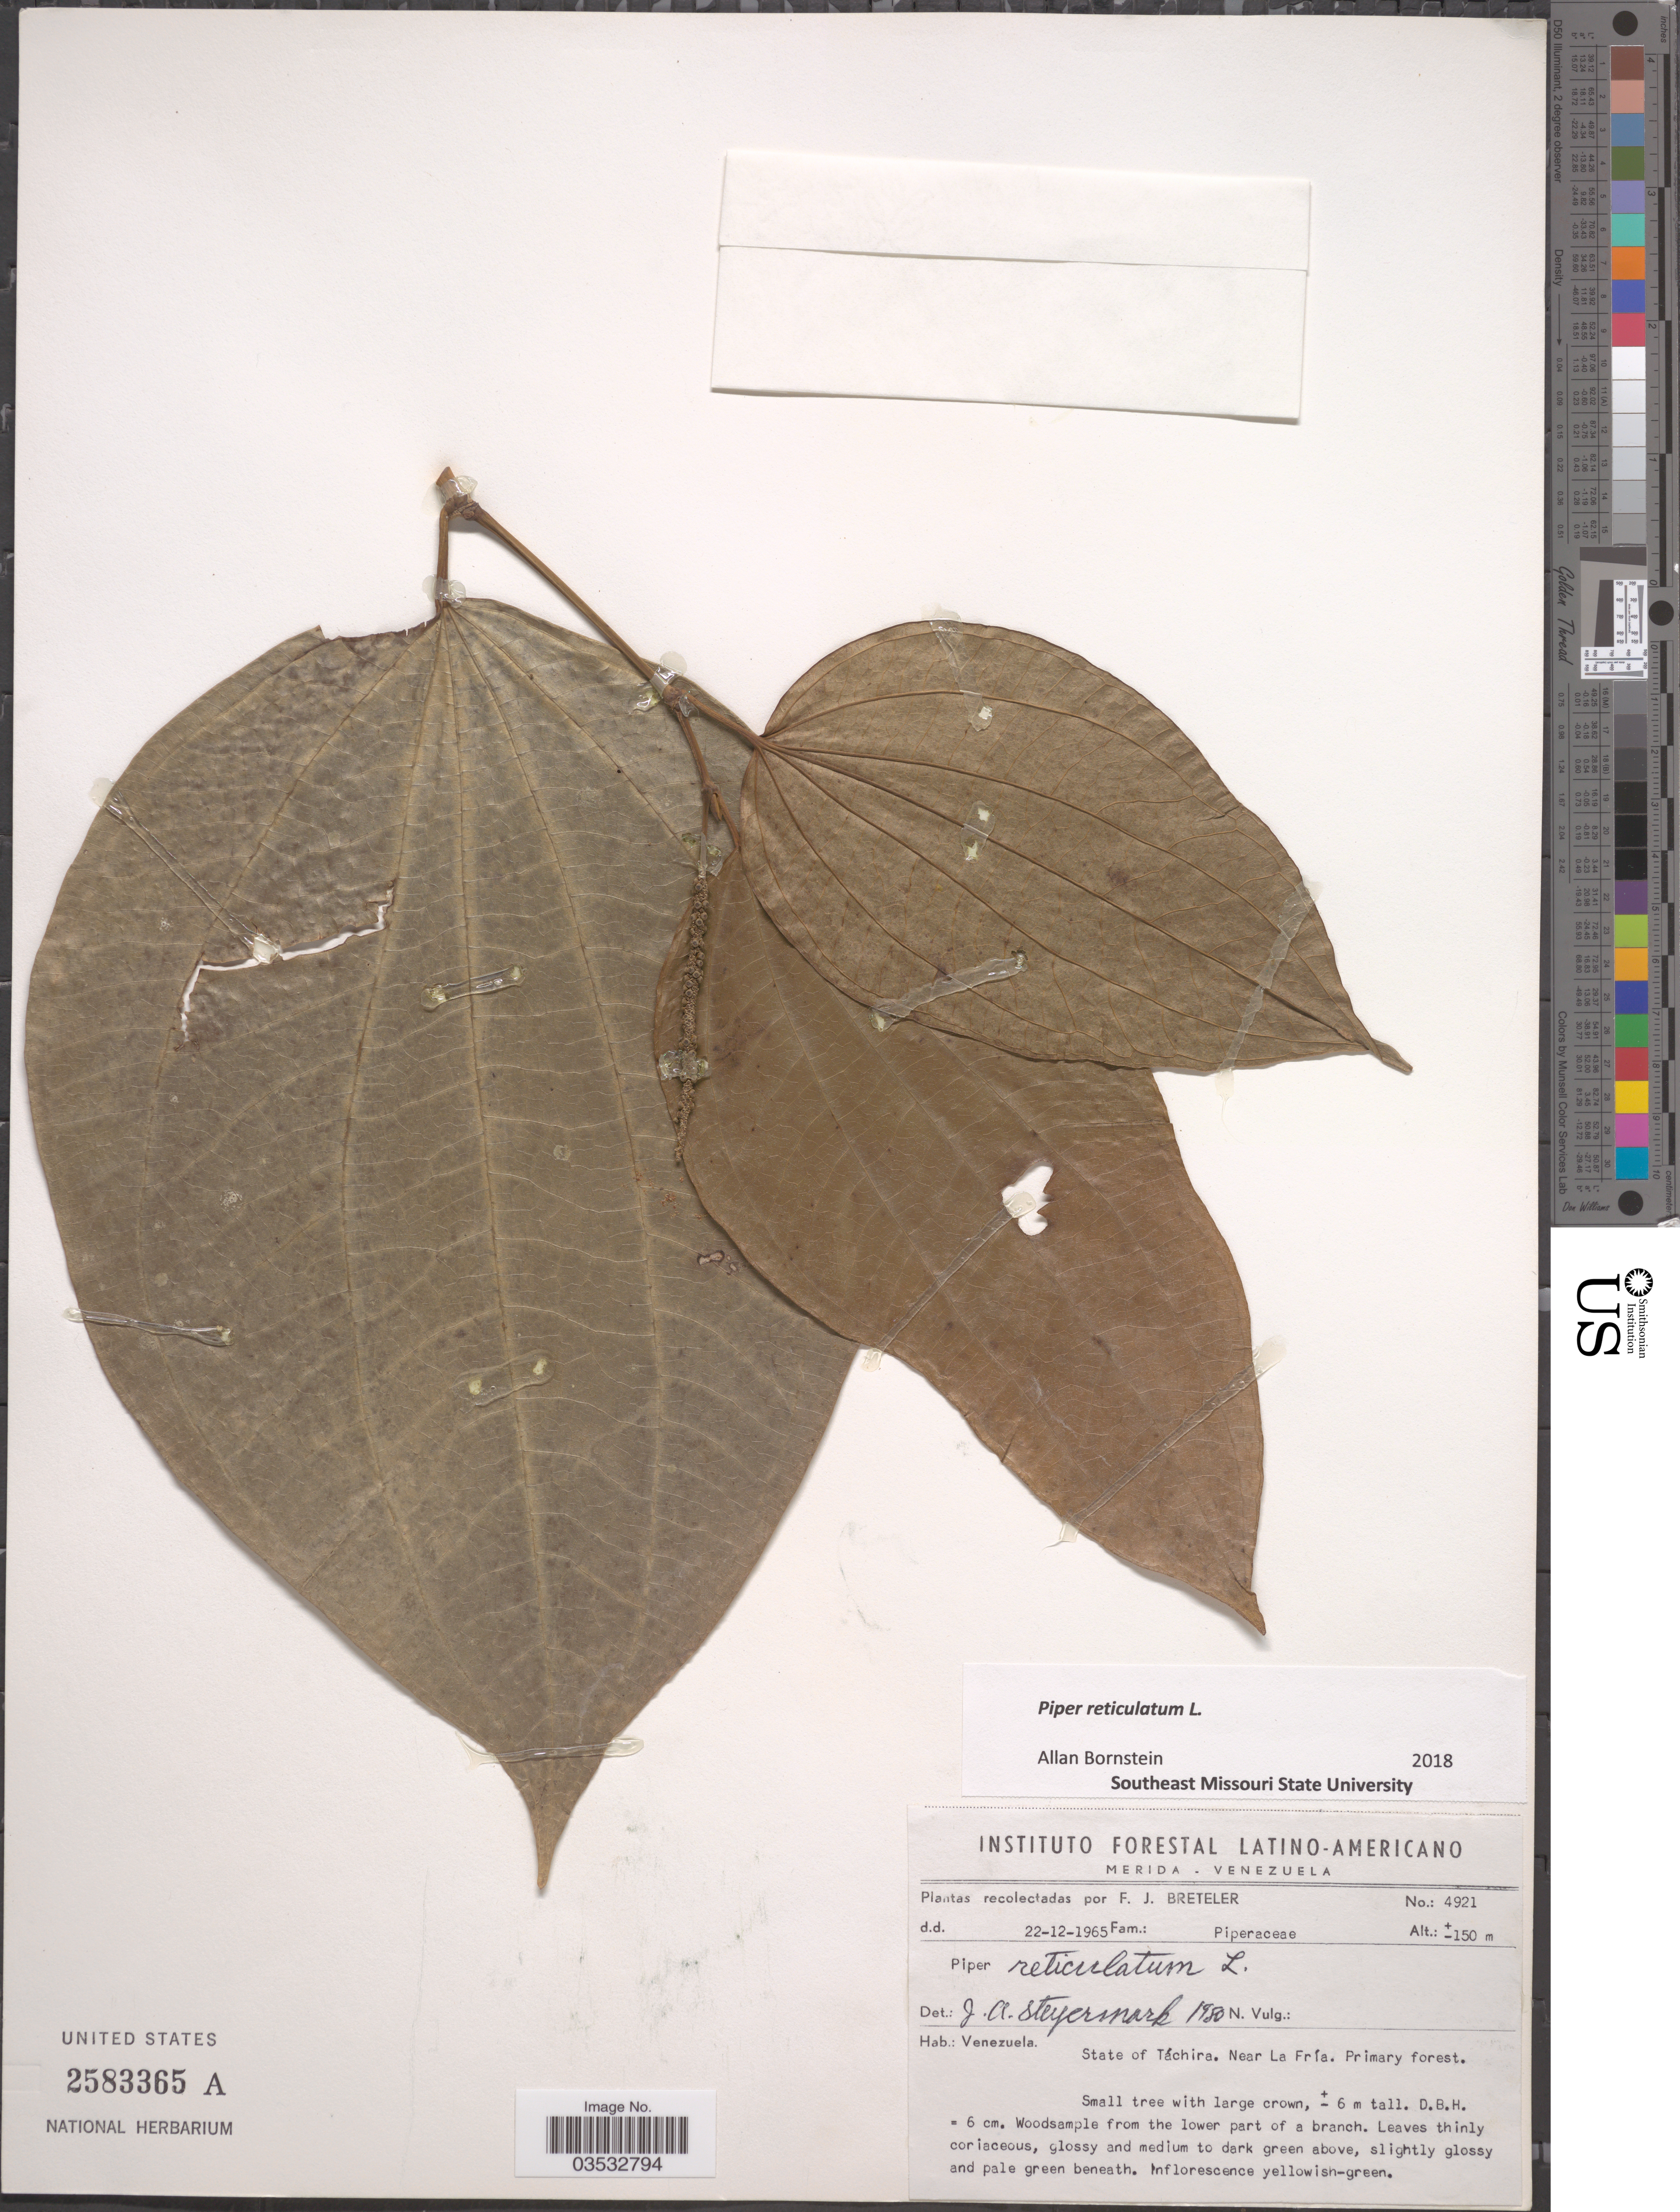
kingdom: Plantae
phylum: Tracheophyta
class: Magnoliopsida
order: Piperales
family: Piperaceae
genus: Piper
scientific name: Piper reticulatum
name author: L.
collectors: F. J. Breteler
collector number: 4921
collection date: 1965-12-22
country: Venezuela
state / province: Tachira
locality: Near La Fría.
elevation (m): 150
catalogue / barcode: US 2583365A